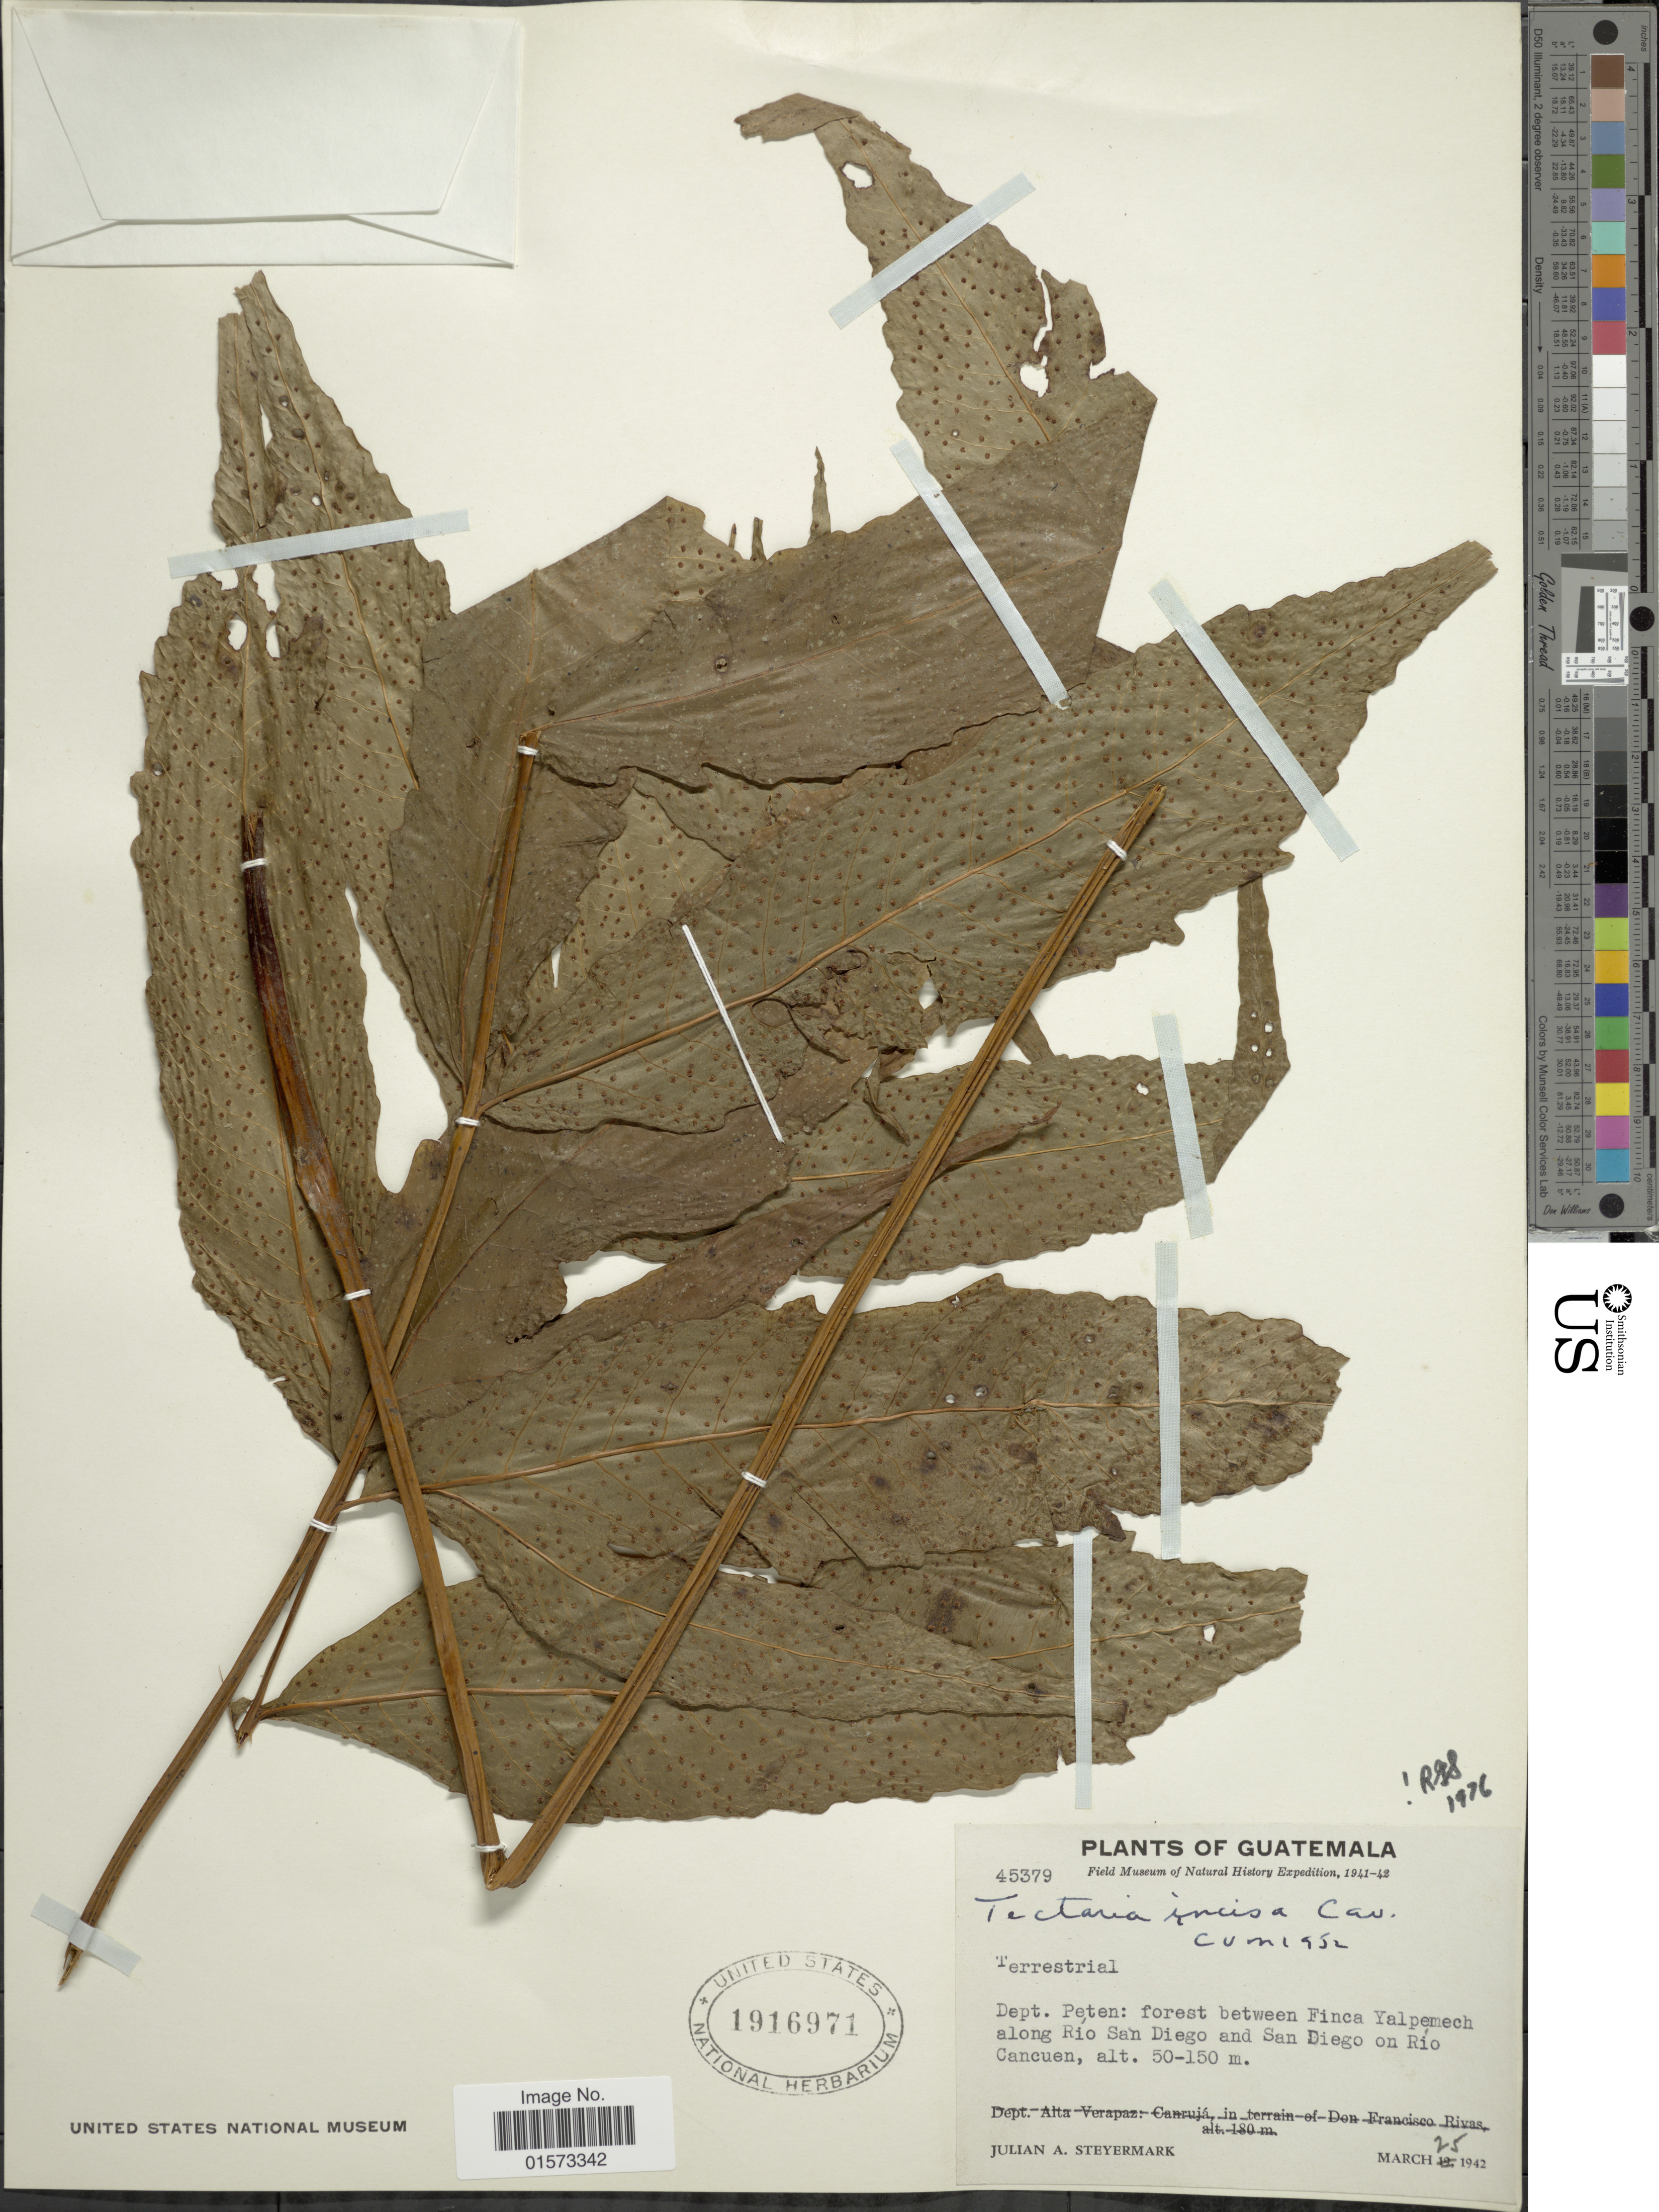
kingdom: Plantae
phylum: Tracheophyta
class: Polypodiopsida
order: Polypodiales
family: Tectariaceae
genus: Tectaria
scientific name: Tectaria incisa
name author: Cav.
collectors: J. Steyermark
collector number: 45379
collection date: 1942-03-25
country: Guatemala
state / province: El Petén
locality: Forest between Finca Yalpemech along Rio San Diego and San Diego on Rio Cancuen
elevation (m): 50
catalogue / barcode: US 1916971